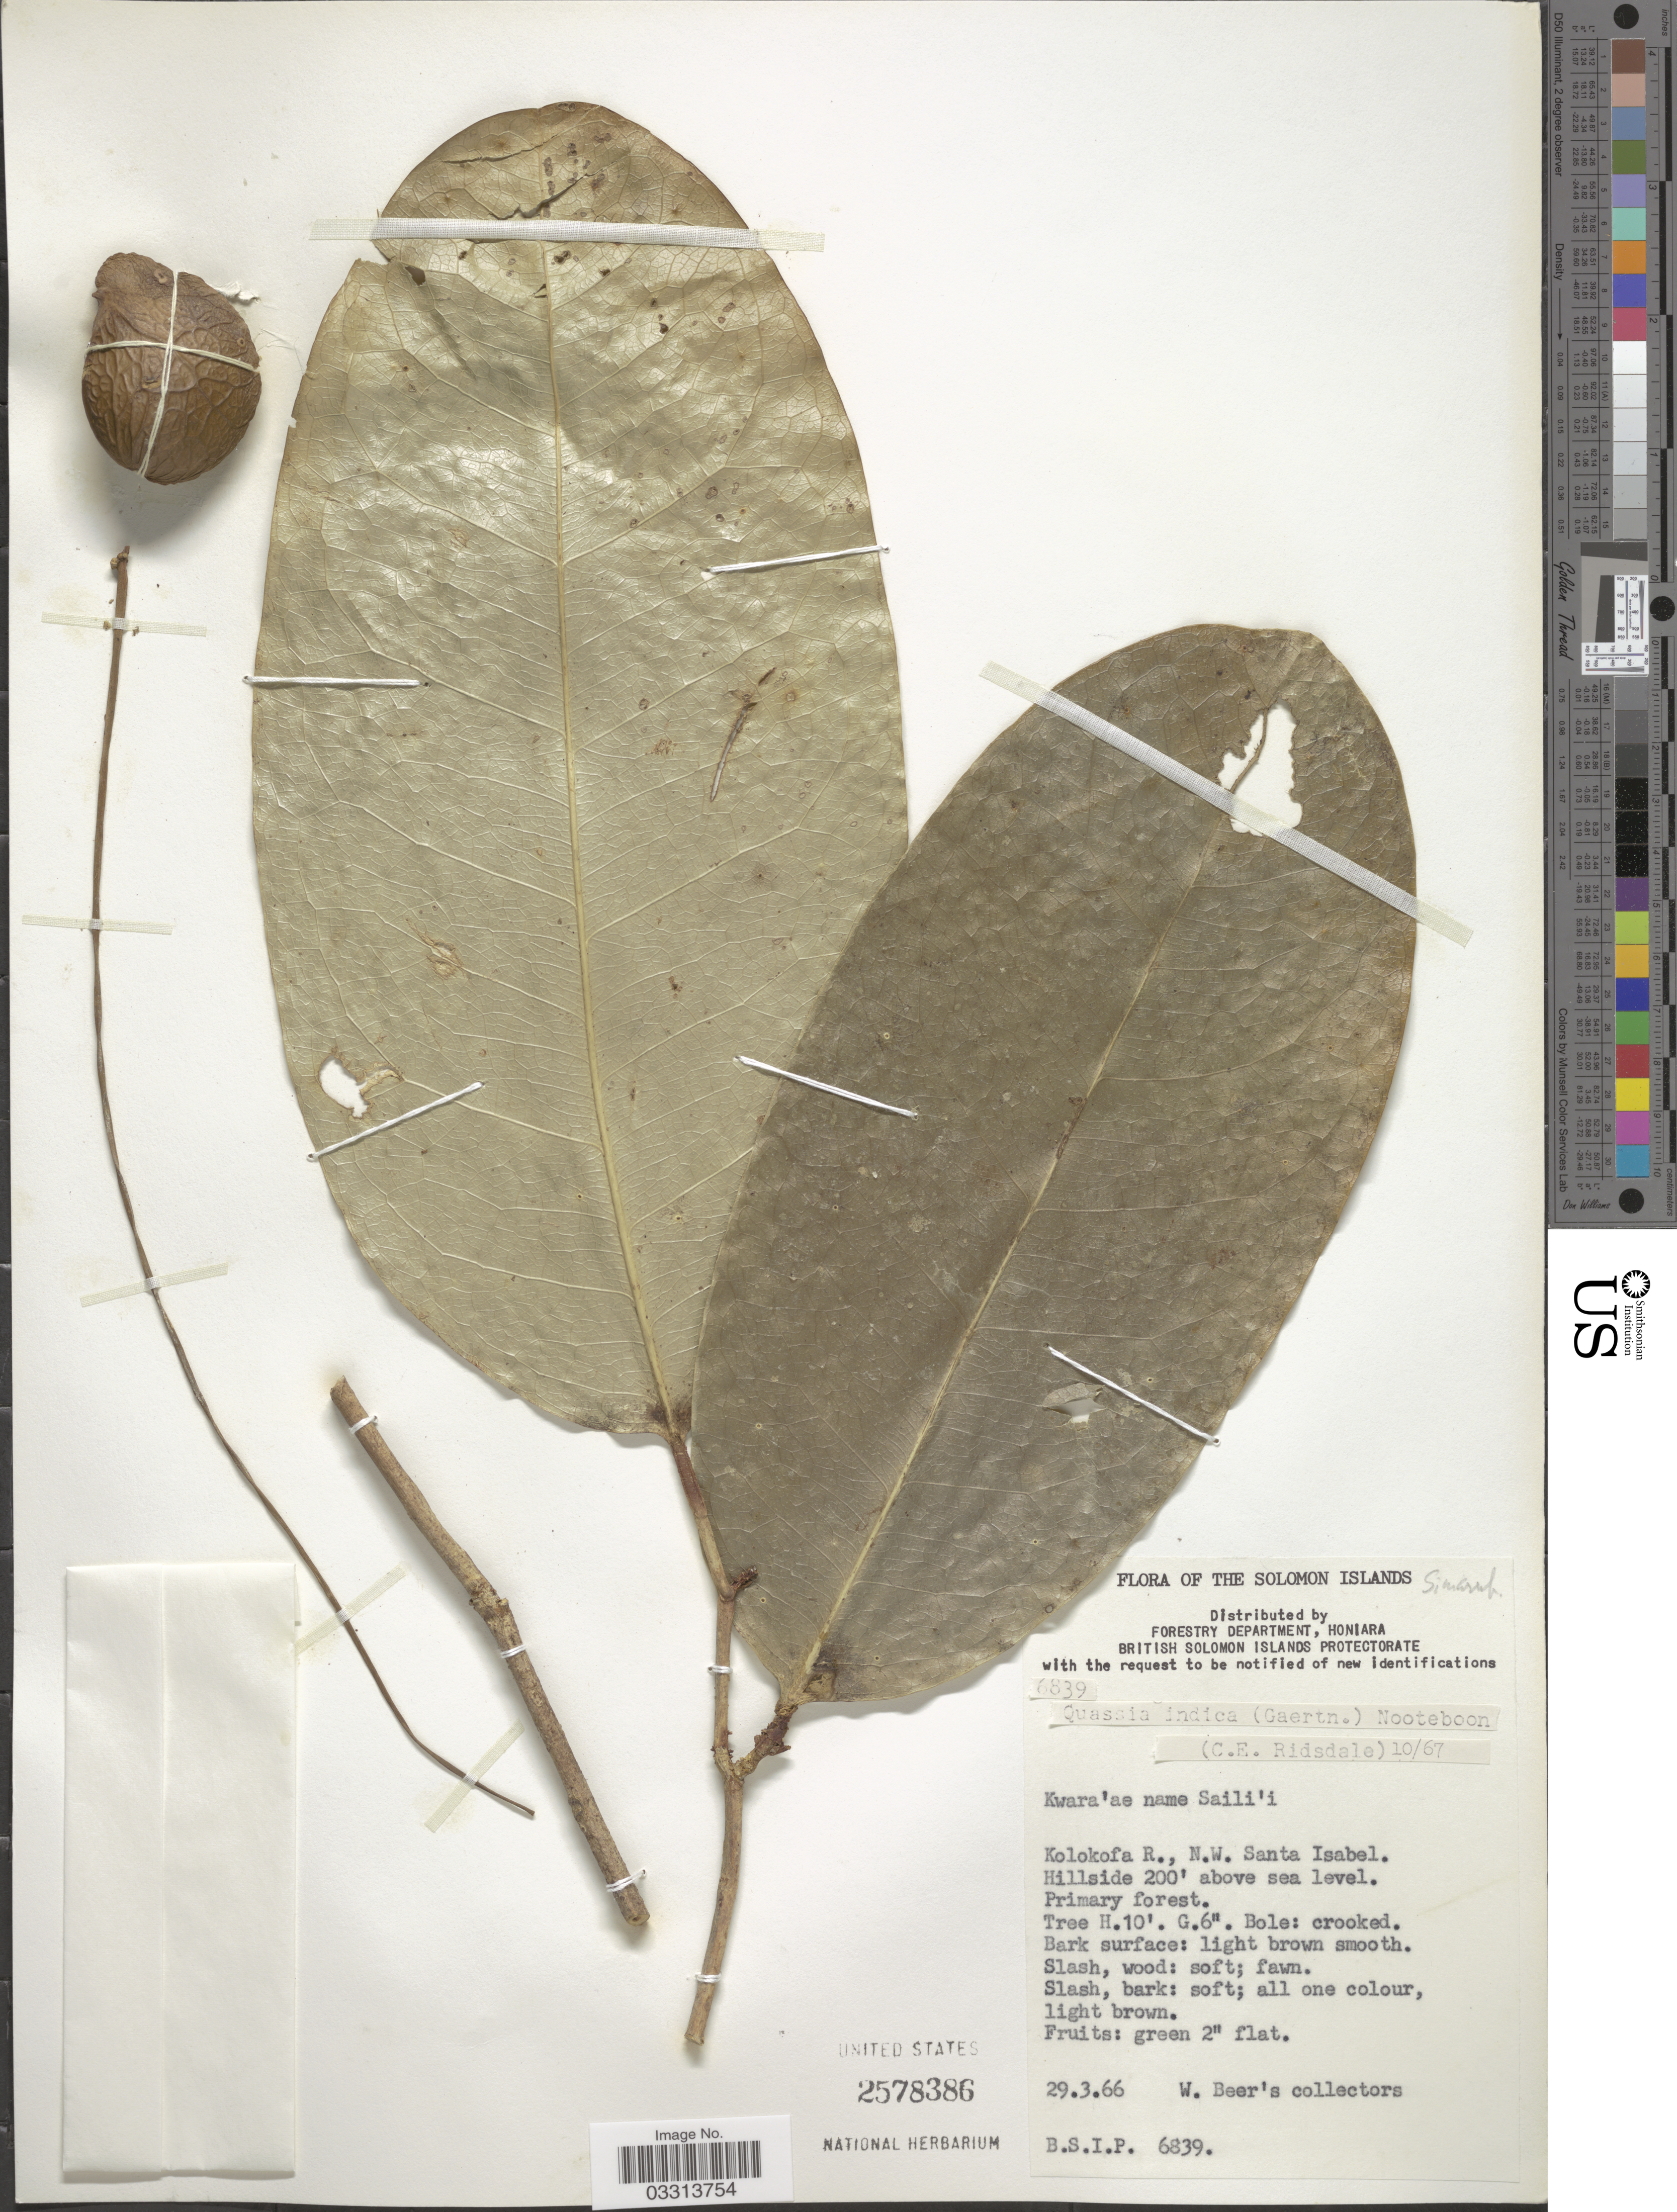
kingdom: Plantae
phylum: Tracheophyta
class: Magnoliopsida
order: Sapindales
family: Simaroubaceae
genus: Samadera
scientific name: Samadera indica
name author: Gaertn.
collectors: W. Beer's Collectors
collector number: BSIP6839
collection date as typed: Transcribed d/m/y: 29/3/66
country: Solomon Islands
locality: Kolokofa R., N.W. Santa Isabel.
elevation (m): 61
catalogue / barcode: US 2578386